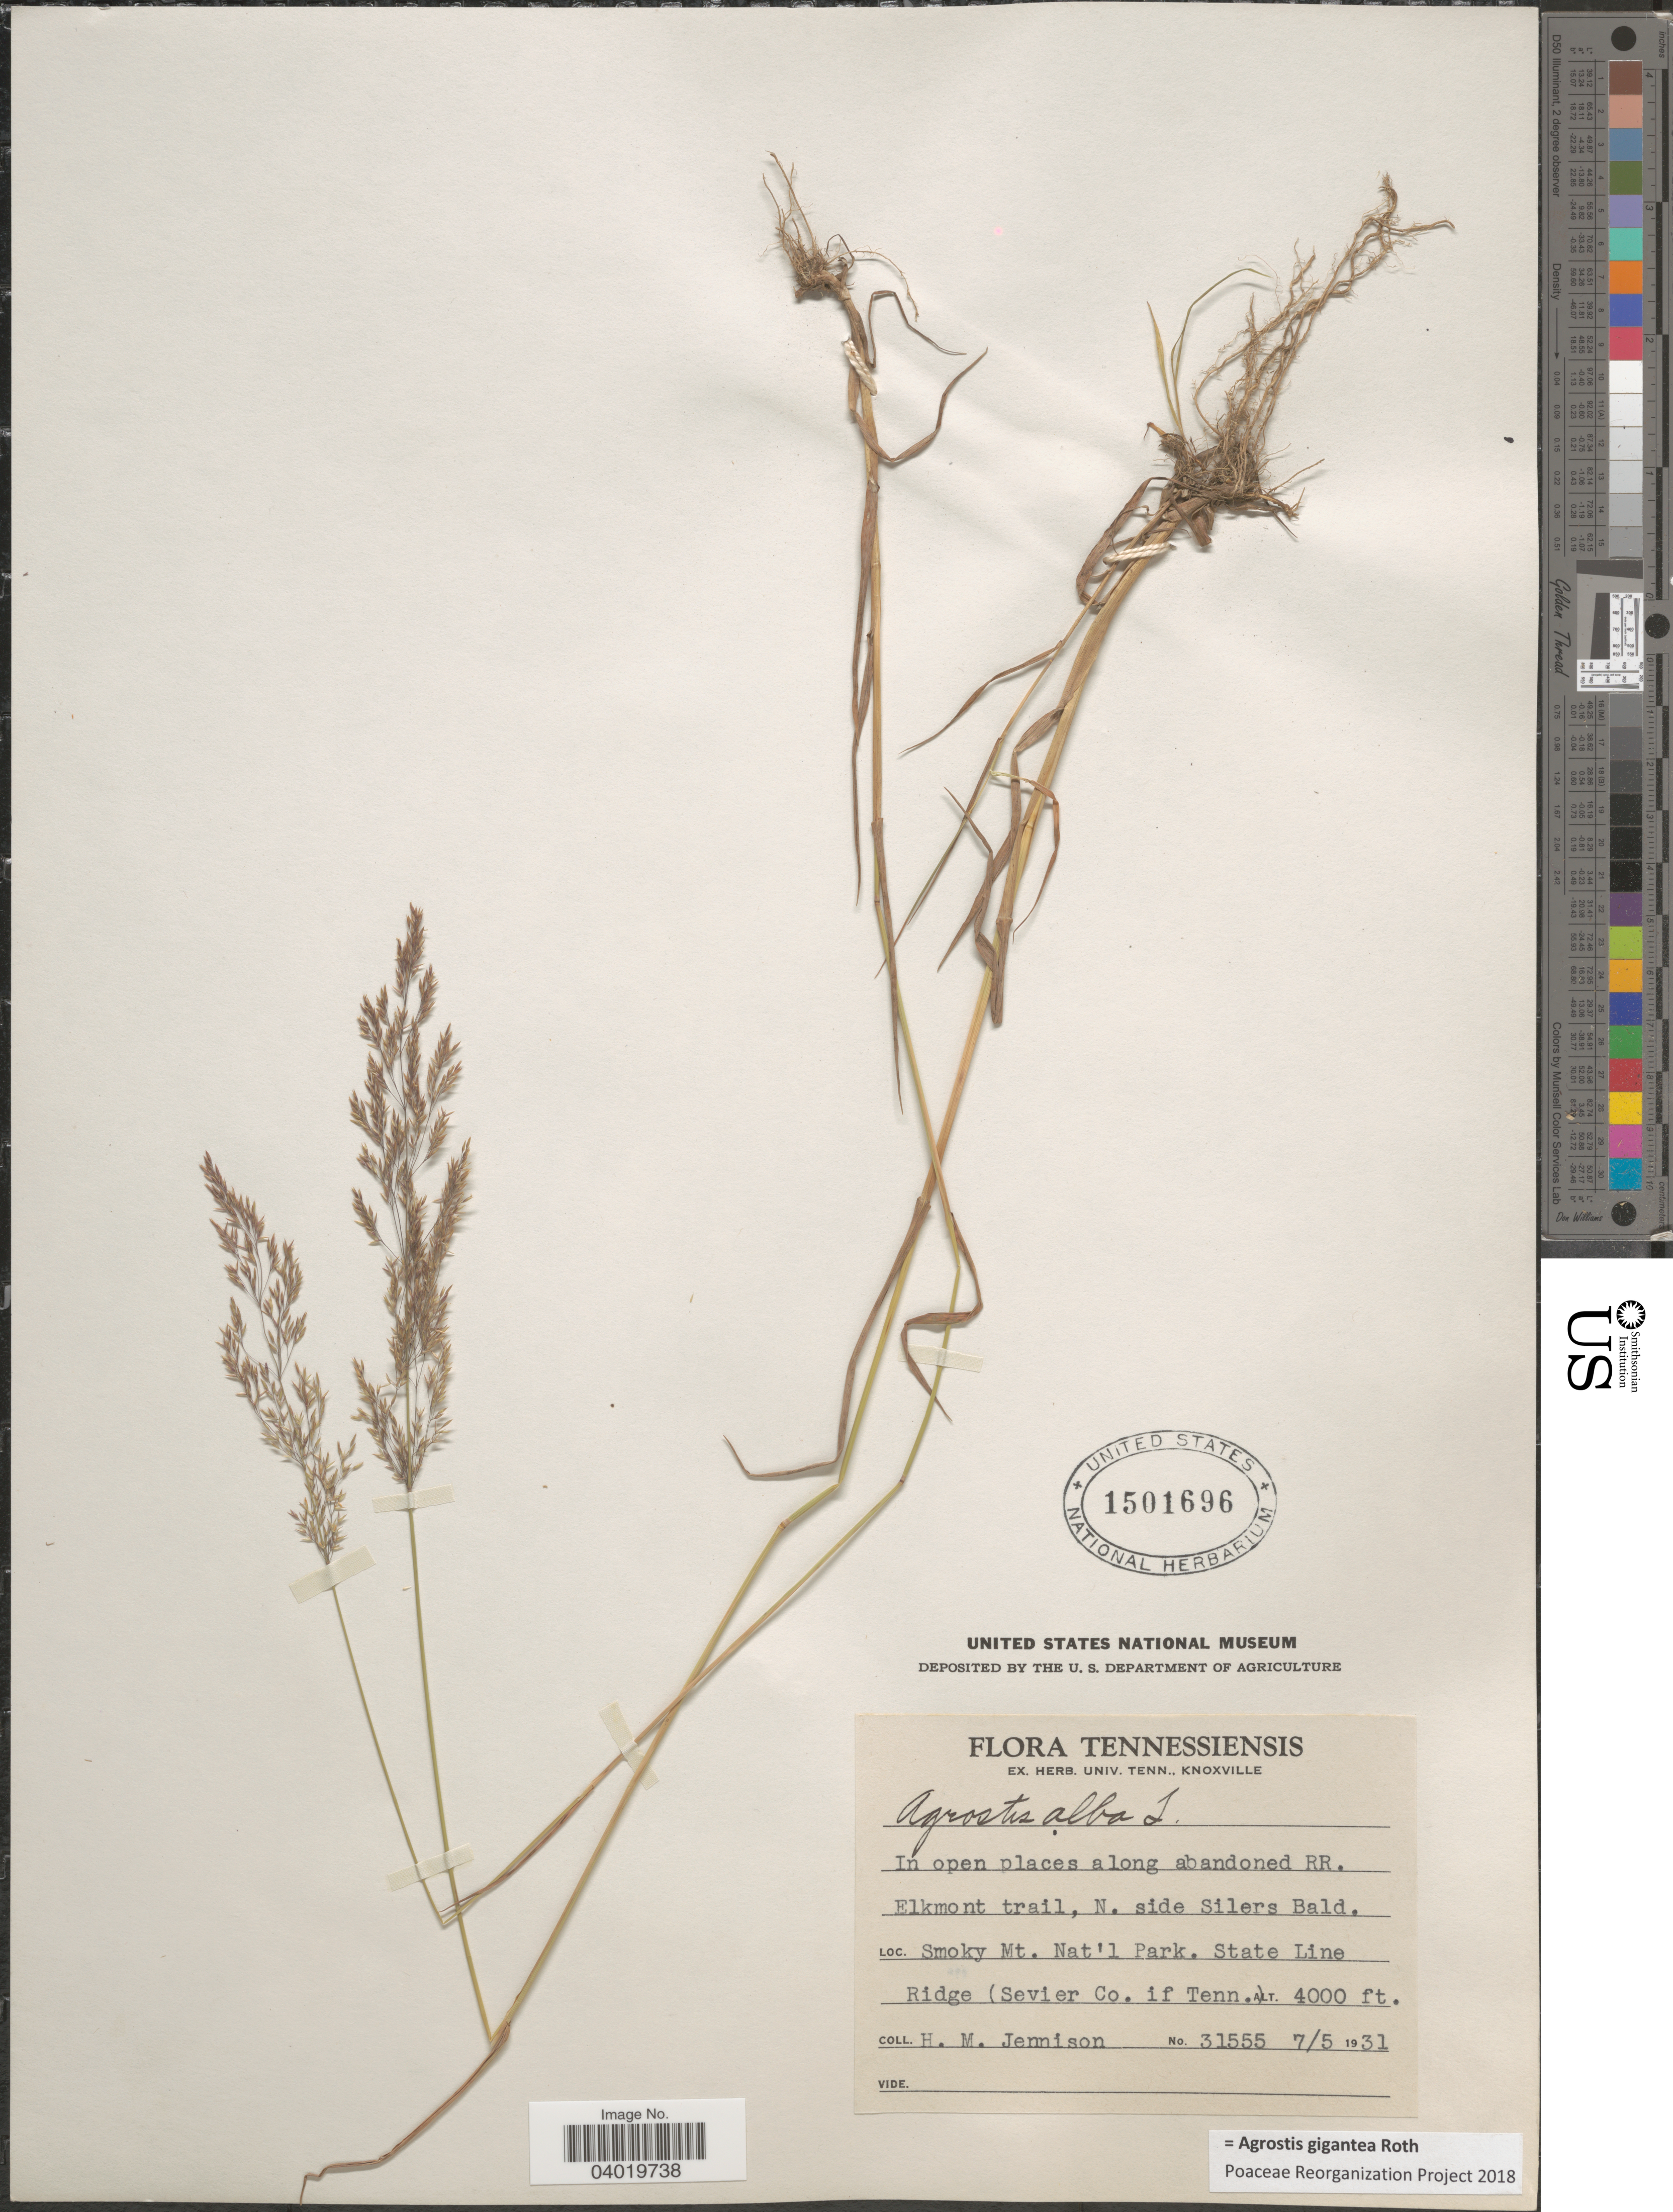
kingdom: Plantae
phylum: Tracheophyta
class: Liliopsida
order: Poales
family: Poaceae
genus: Agrostis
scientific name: Agrostis gigantea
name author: Roth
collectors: H. Jennison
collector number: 31555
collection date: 1931-07-05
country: United States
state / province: Tennessee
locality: Along abandoned RR. Elkmont trail, N. side Silers Bald. Smoky Mt. Nat'l Park. State Line Ridge (Sevier Co. if Tenn.).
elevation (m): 1219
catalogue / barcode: US 1501696